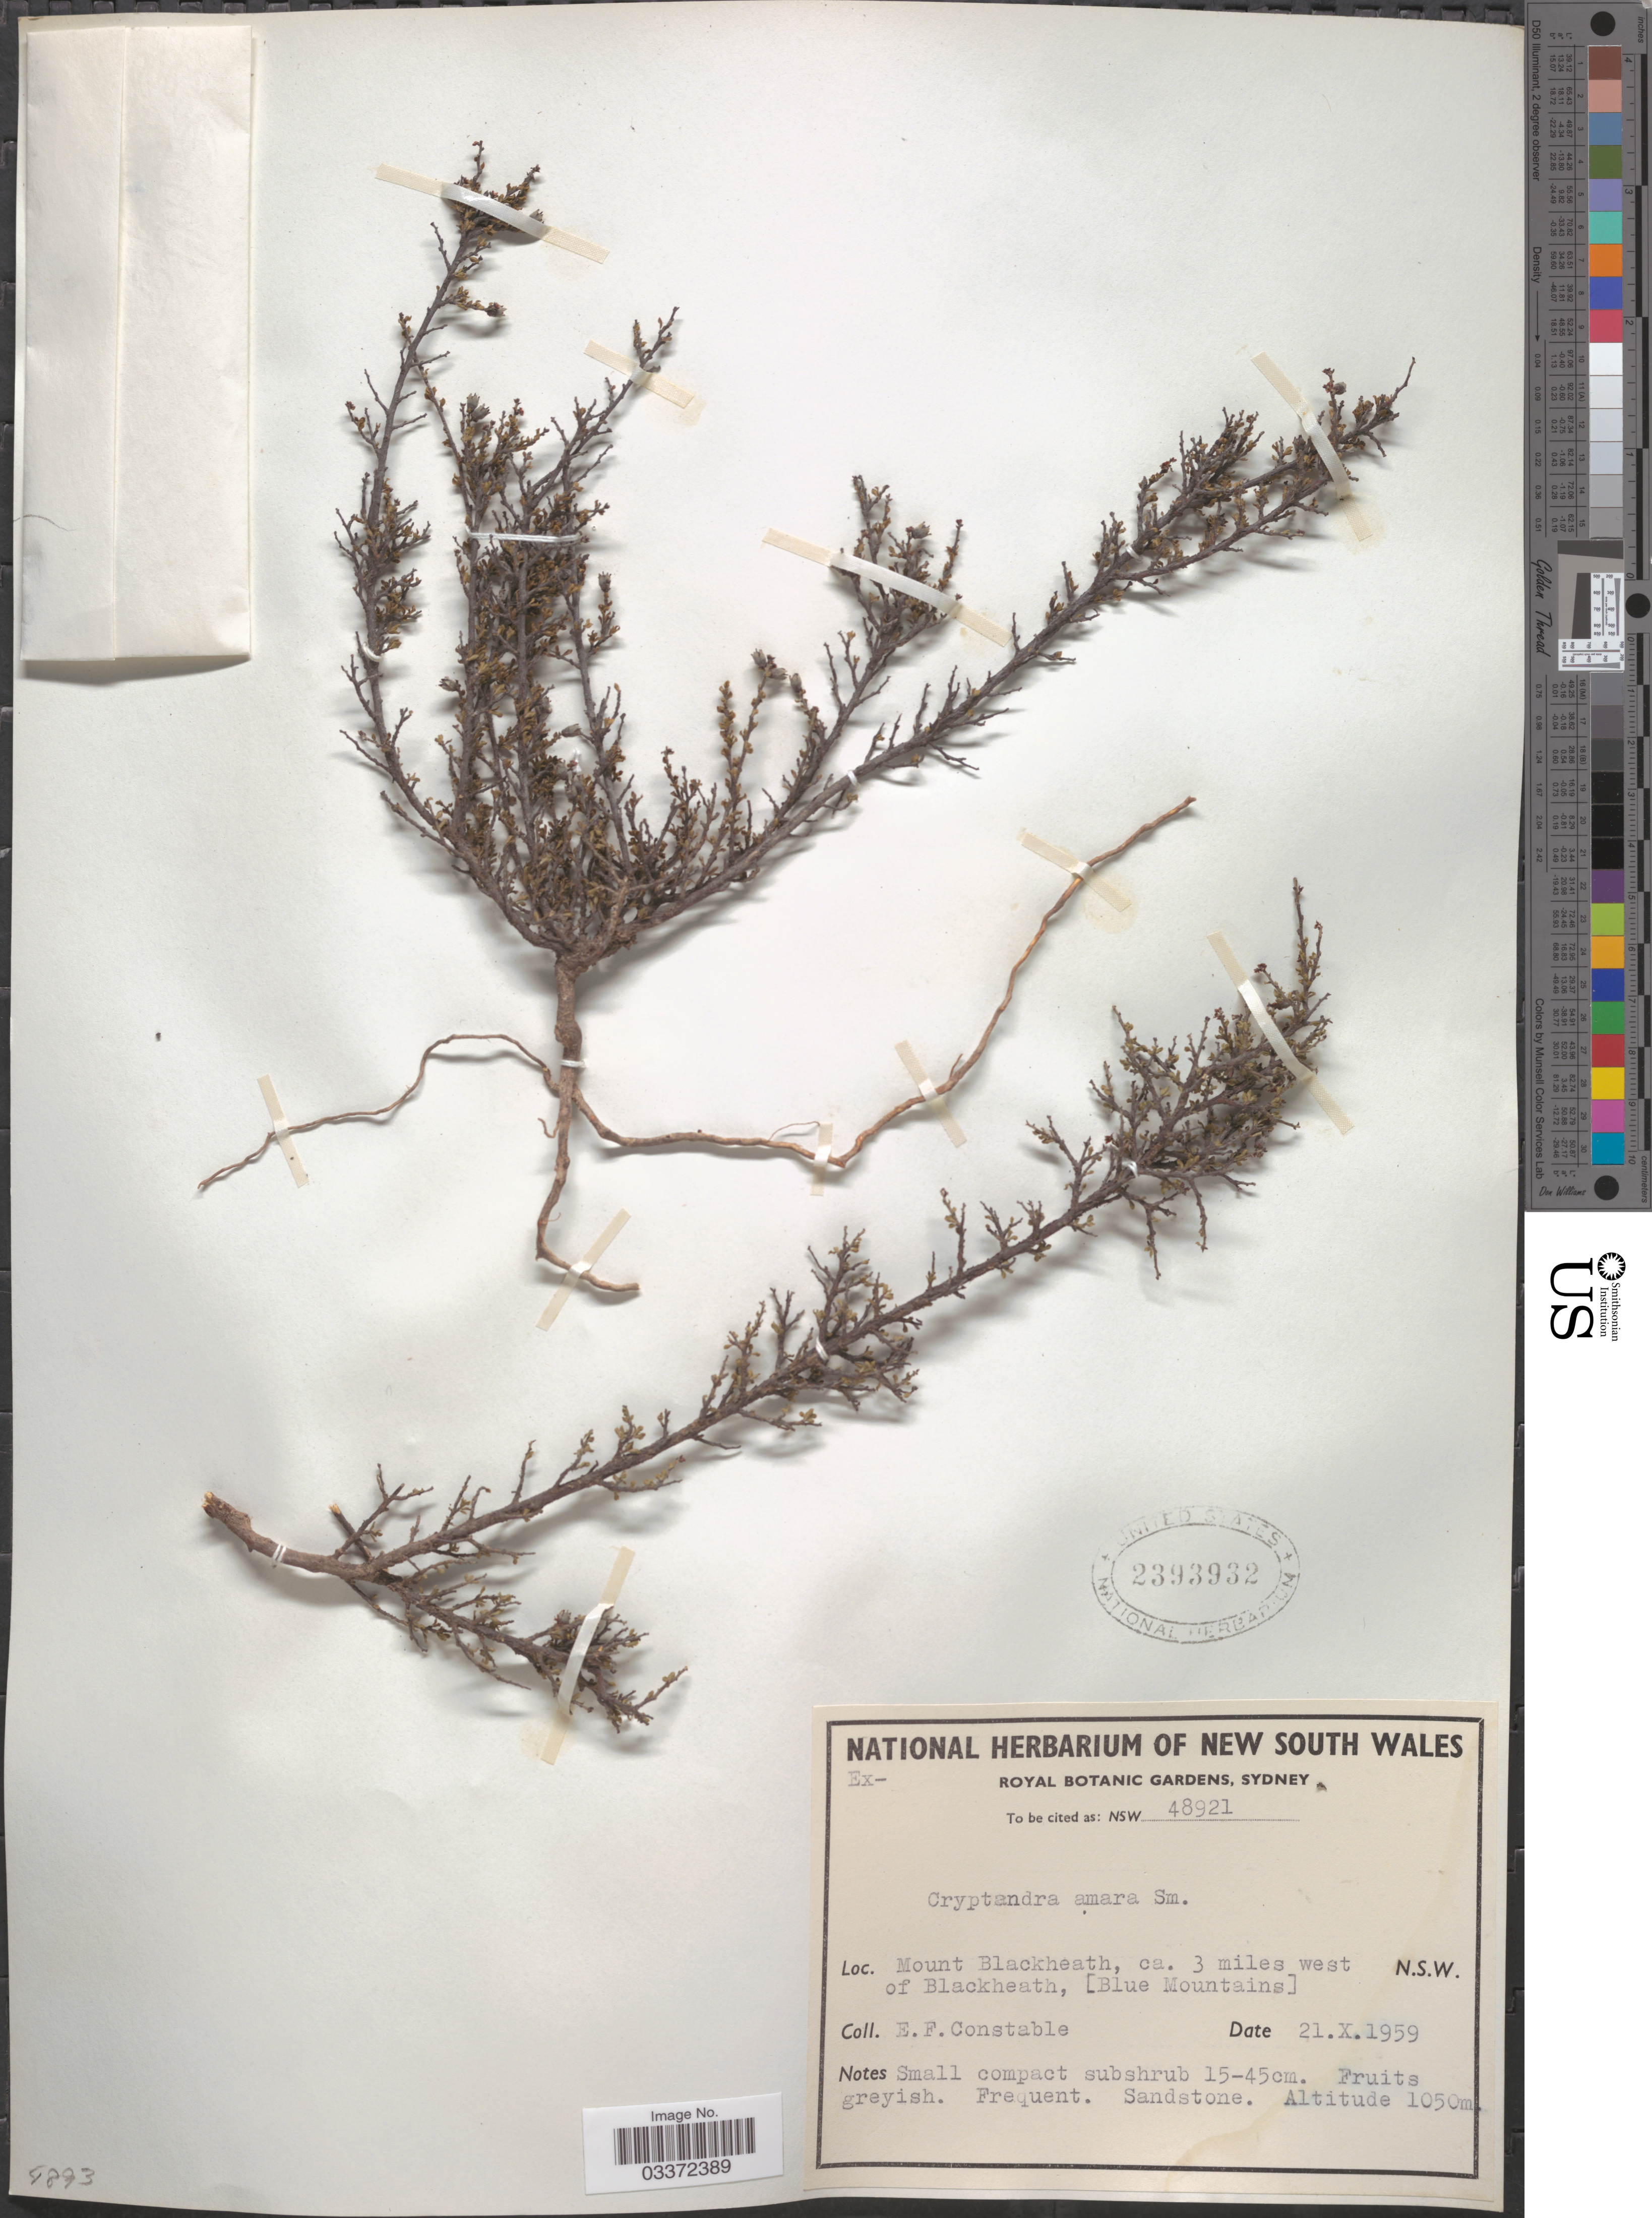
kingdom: Plantae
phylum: Tracheophyta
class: Magnoliopsida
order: Rosales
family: Rhamnaceae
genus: Cryptandra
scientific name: Cryptandra amara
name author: Sm.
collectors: E. F. Constable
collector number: NSW48921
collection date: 1959-10-21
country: Australia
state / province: New South Wales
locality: Mount Blackheath, ca. 3 miles west of Blackheath, [Blue Mountains].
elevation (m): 1050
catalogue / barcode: US 2393932